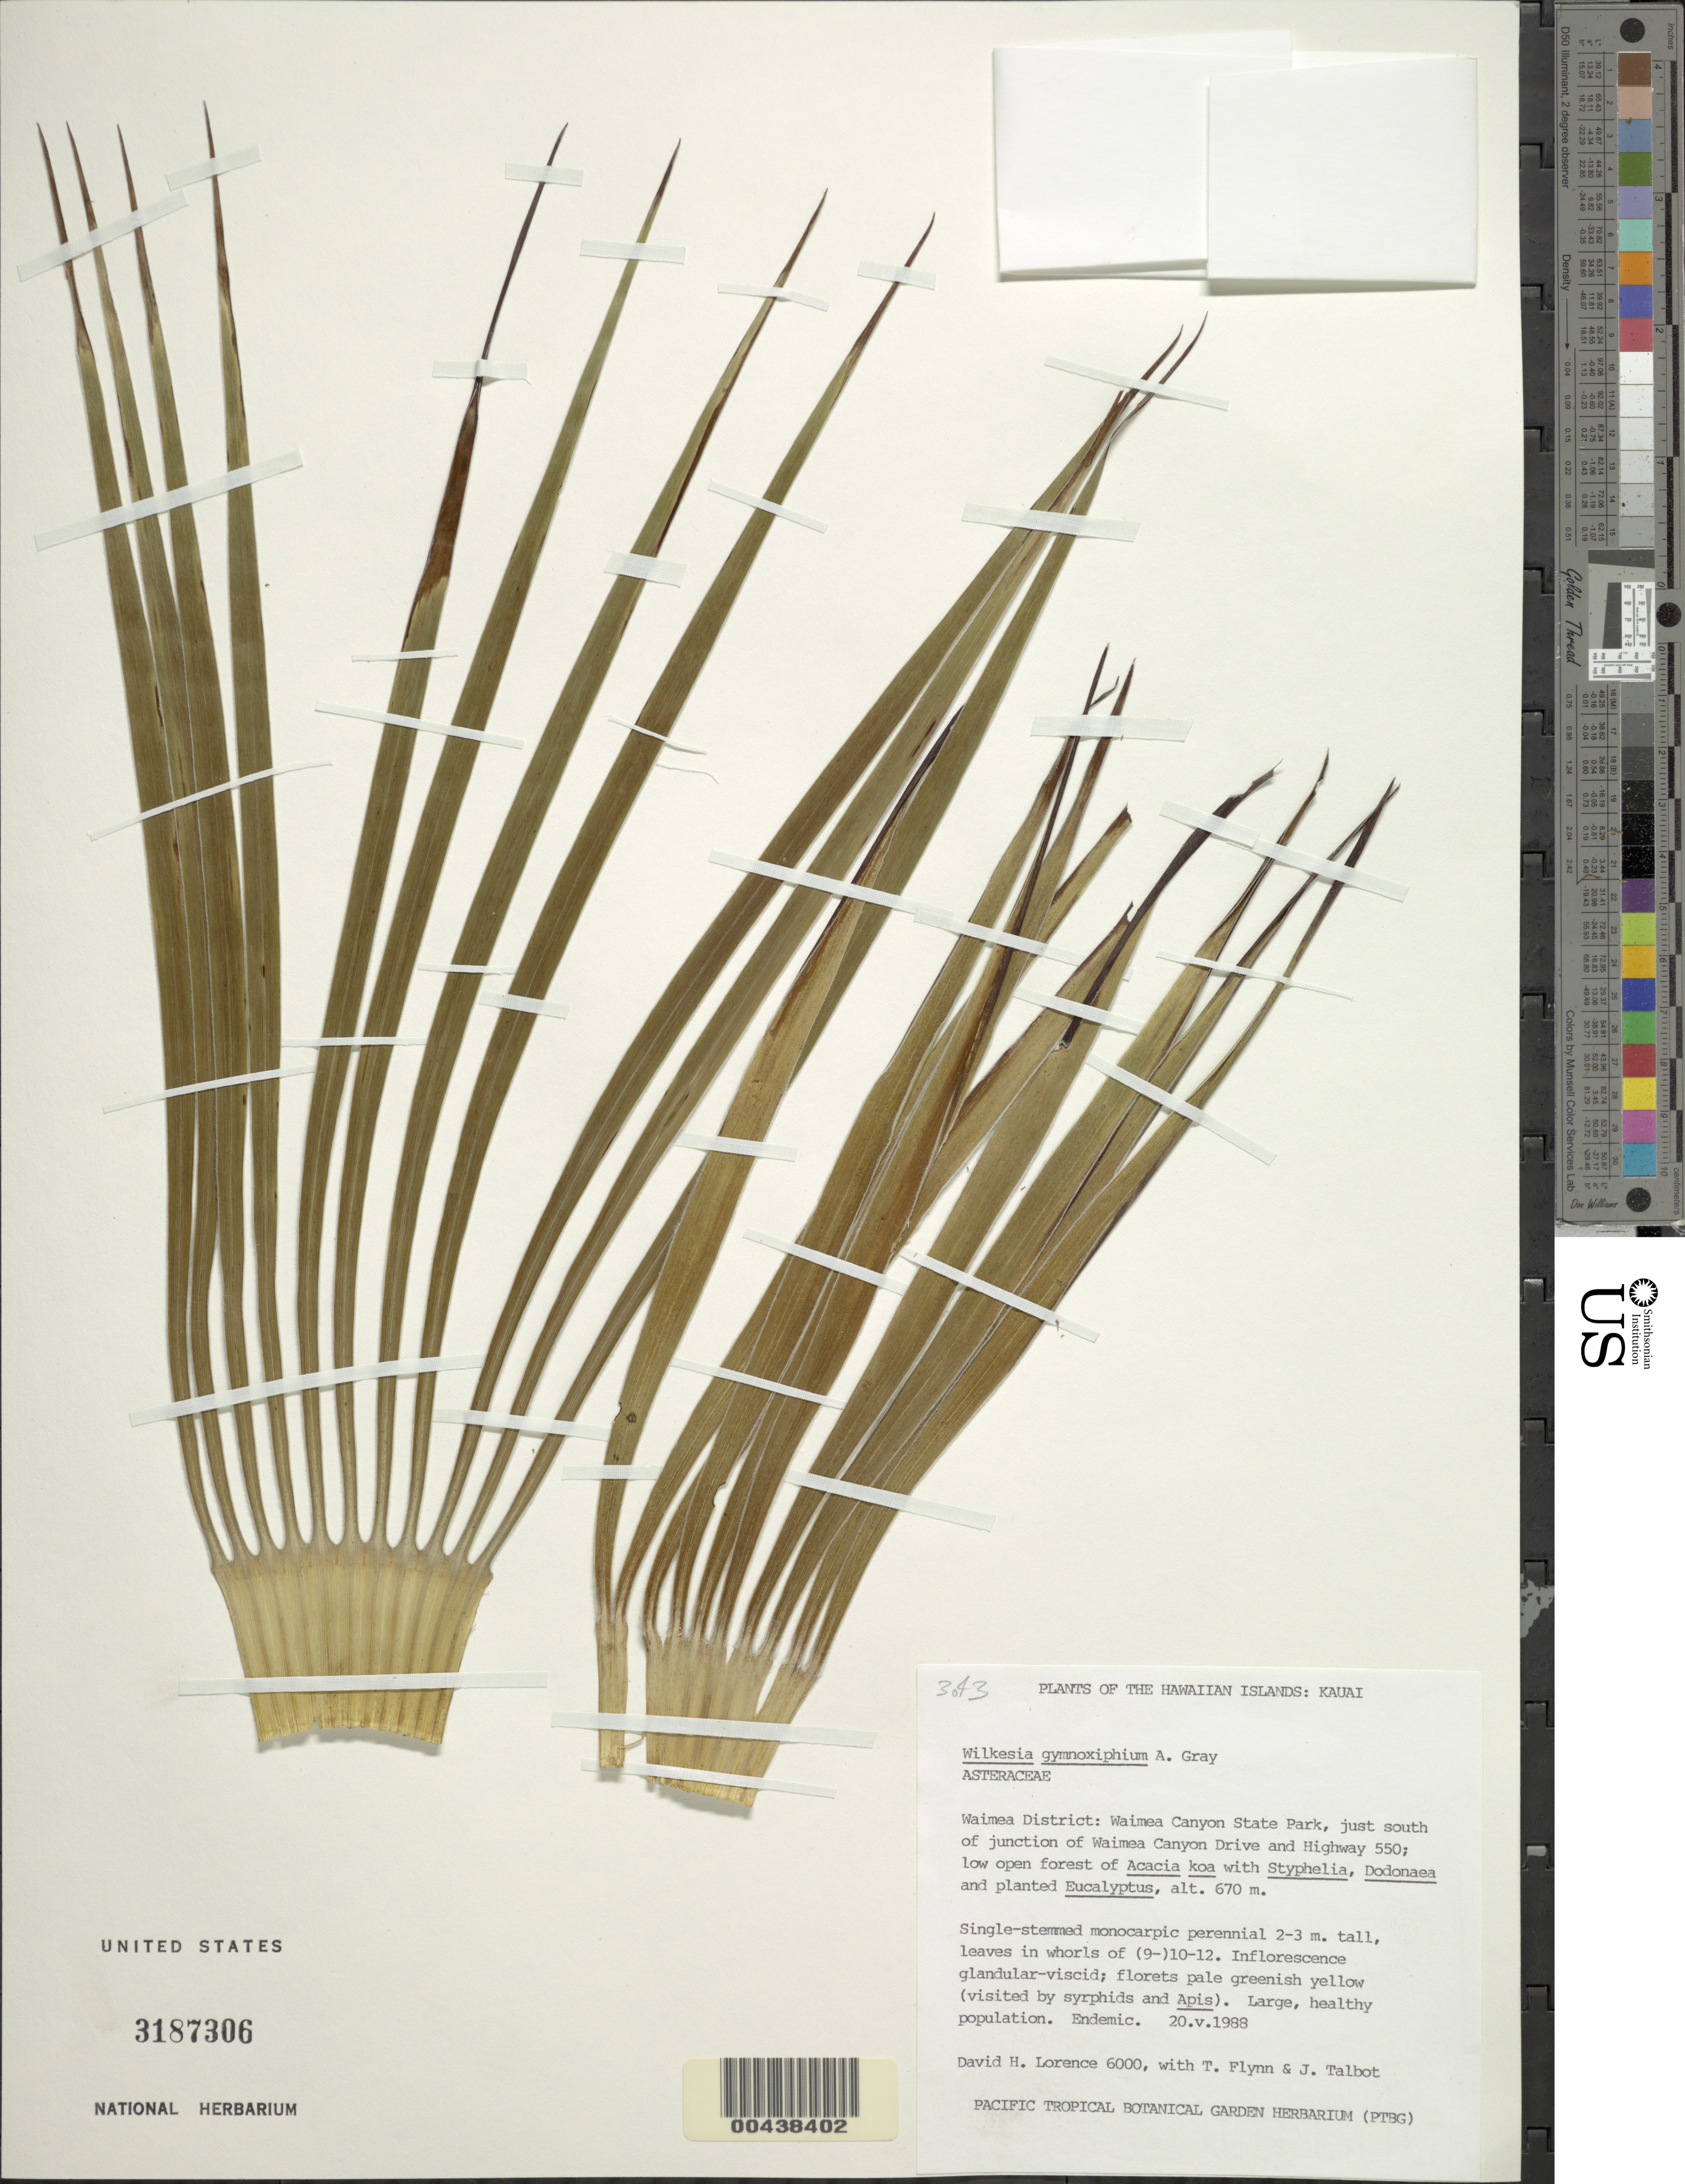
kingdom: Plantae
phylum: Tracheophyta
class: Magnoliopsida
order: Asterales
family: Asteraceae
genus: Wilkesia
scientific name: Wilkesia gymnoxiphium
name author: A. Gray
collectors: D. Lorence, T. W. Flynn & J. Talbot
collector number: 6000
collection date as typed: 20 May 1988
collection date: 1988-05-20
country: United States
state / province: Hawaii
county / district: Kauai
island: Kaua'i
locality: Waimea District: Waimea Canyon State Park, just south of junction of Waimea Canyon Drive and Highway 550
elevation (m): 670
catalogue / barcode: US 3187306